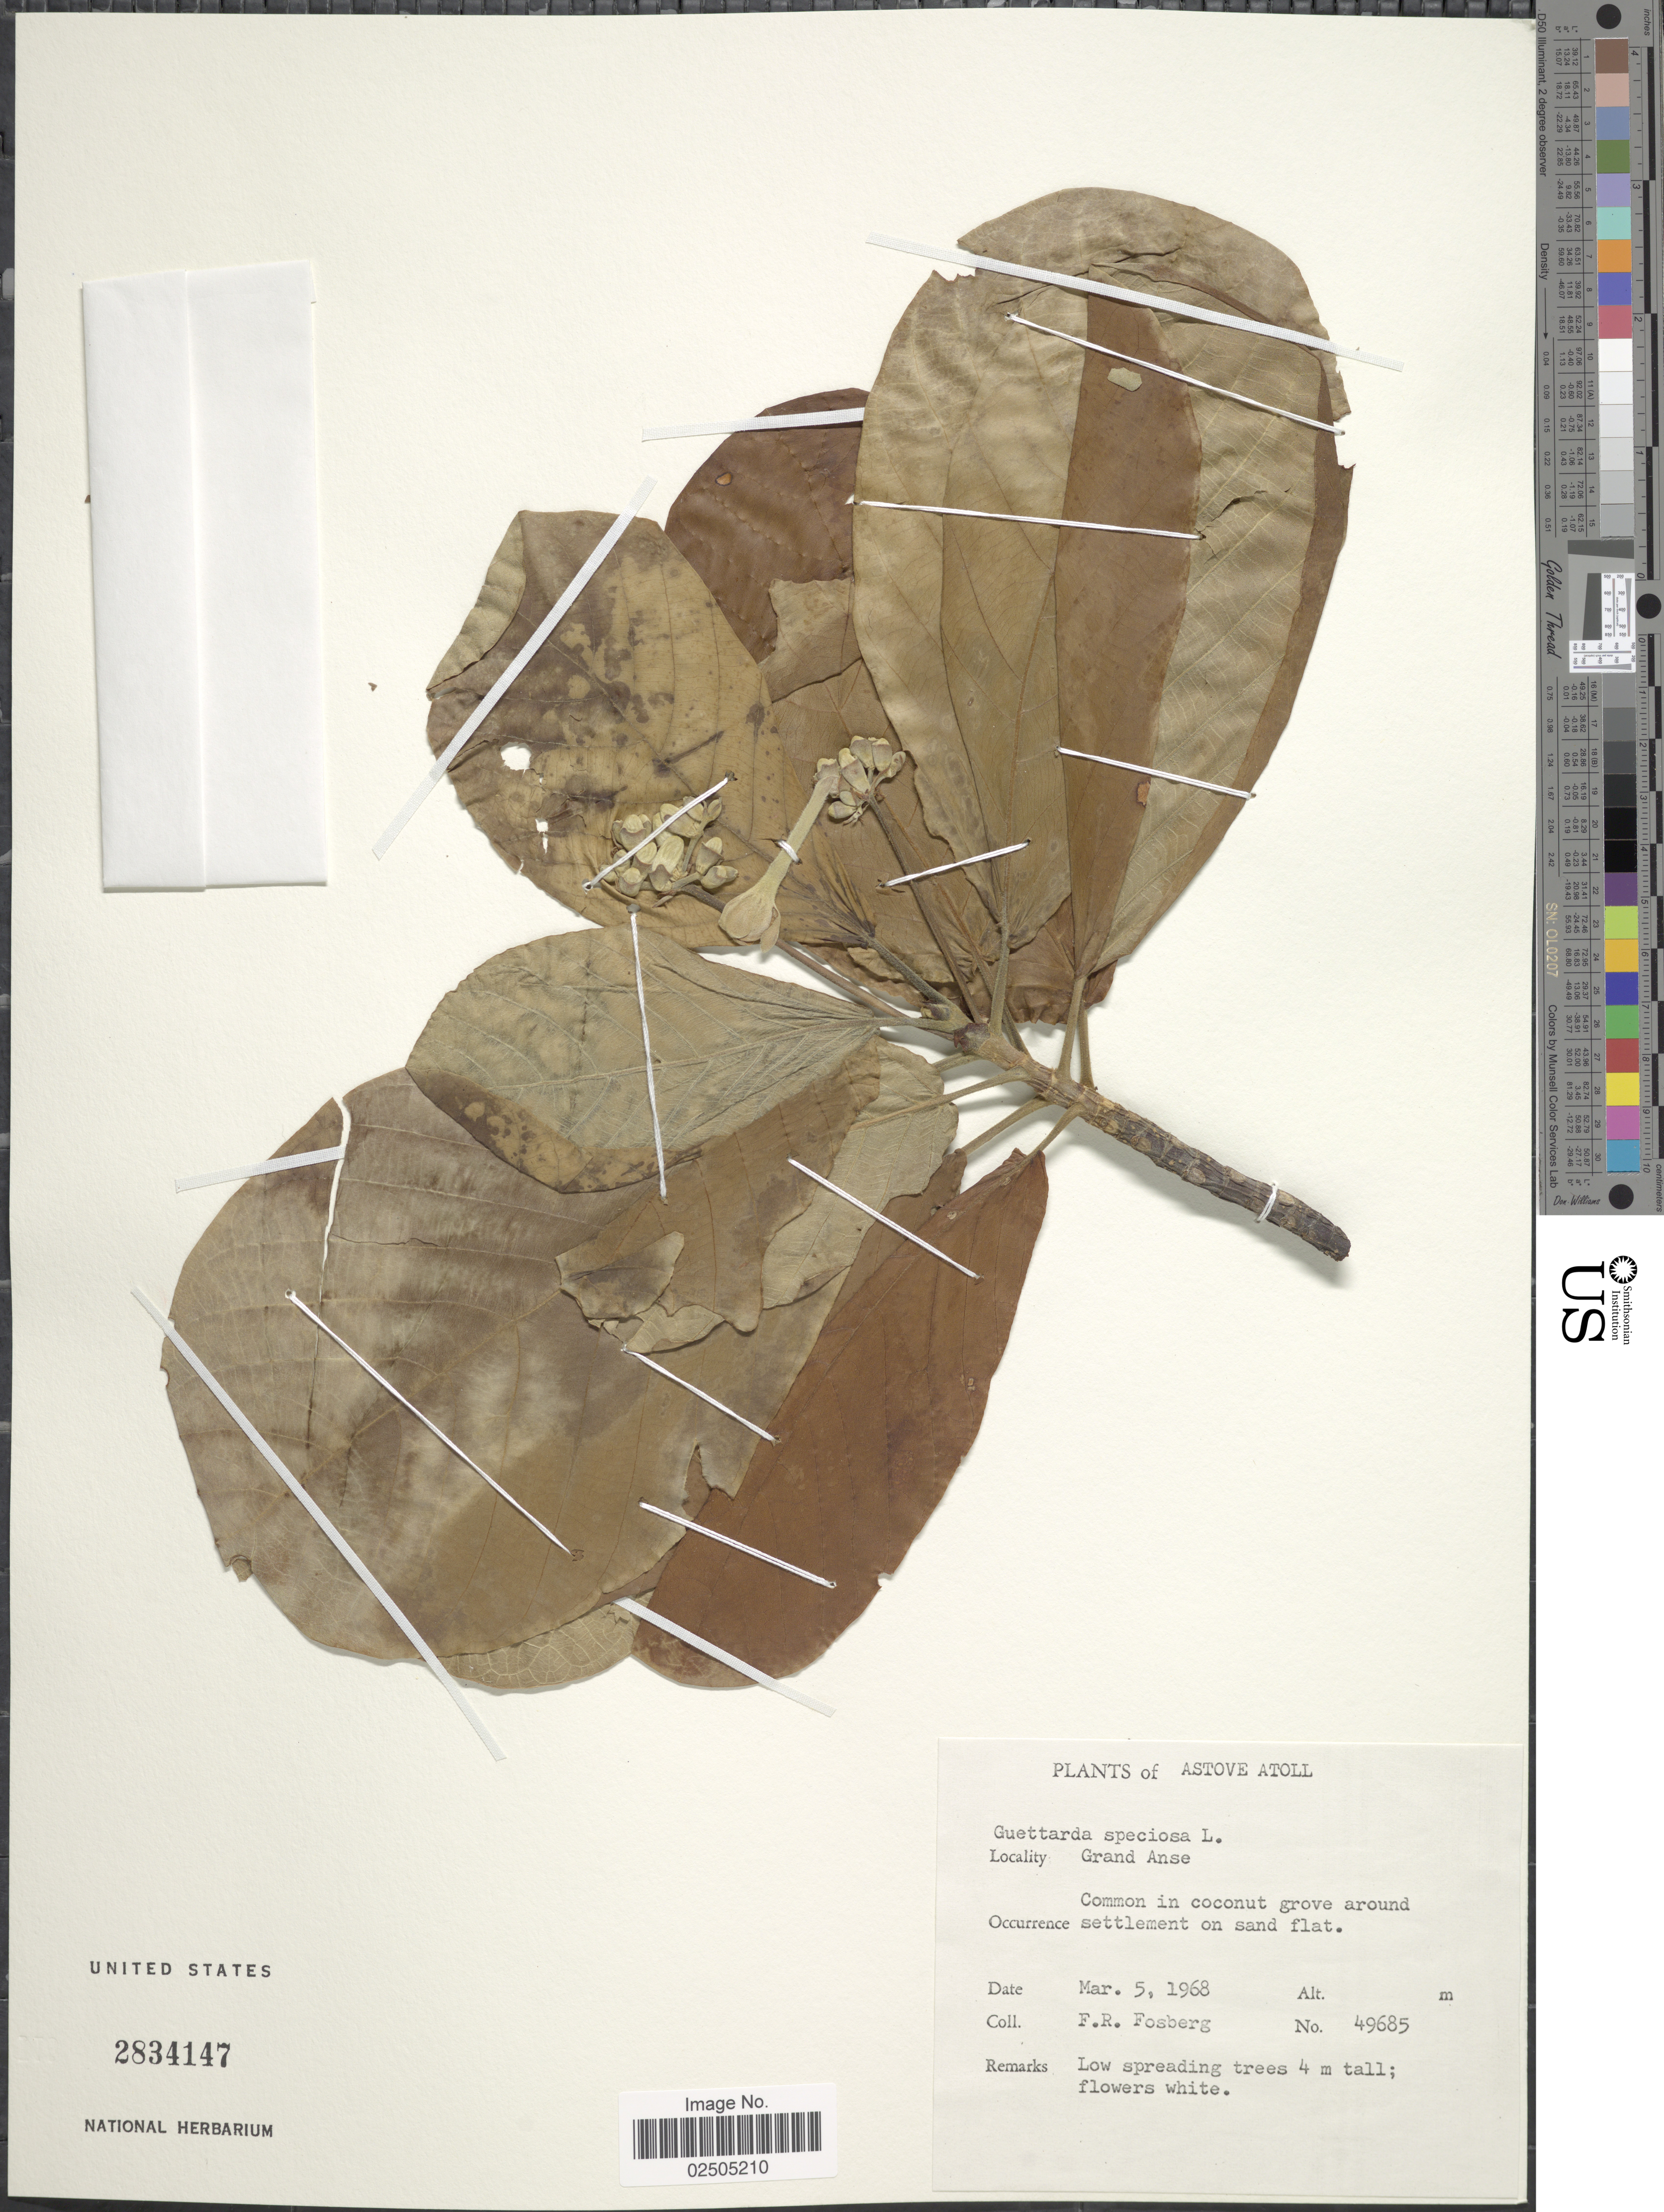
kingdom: Plantae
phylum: Tracheophyta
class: Magnoliopsida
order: Gentianales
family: Rubiaceae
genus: Guettarda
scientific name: Guettarda speciosa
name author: L.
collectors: F. R. Fosberg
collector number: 49685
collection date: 1968-03-05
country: Seychelles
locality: Astove Atoll, Grand Anse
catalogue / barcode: US 2834147